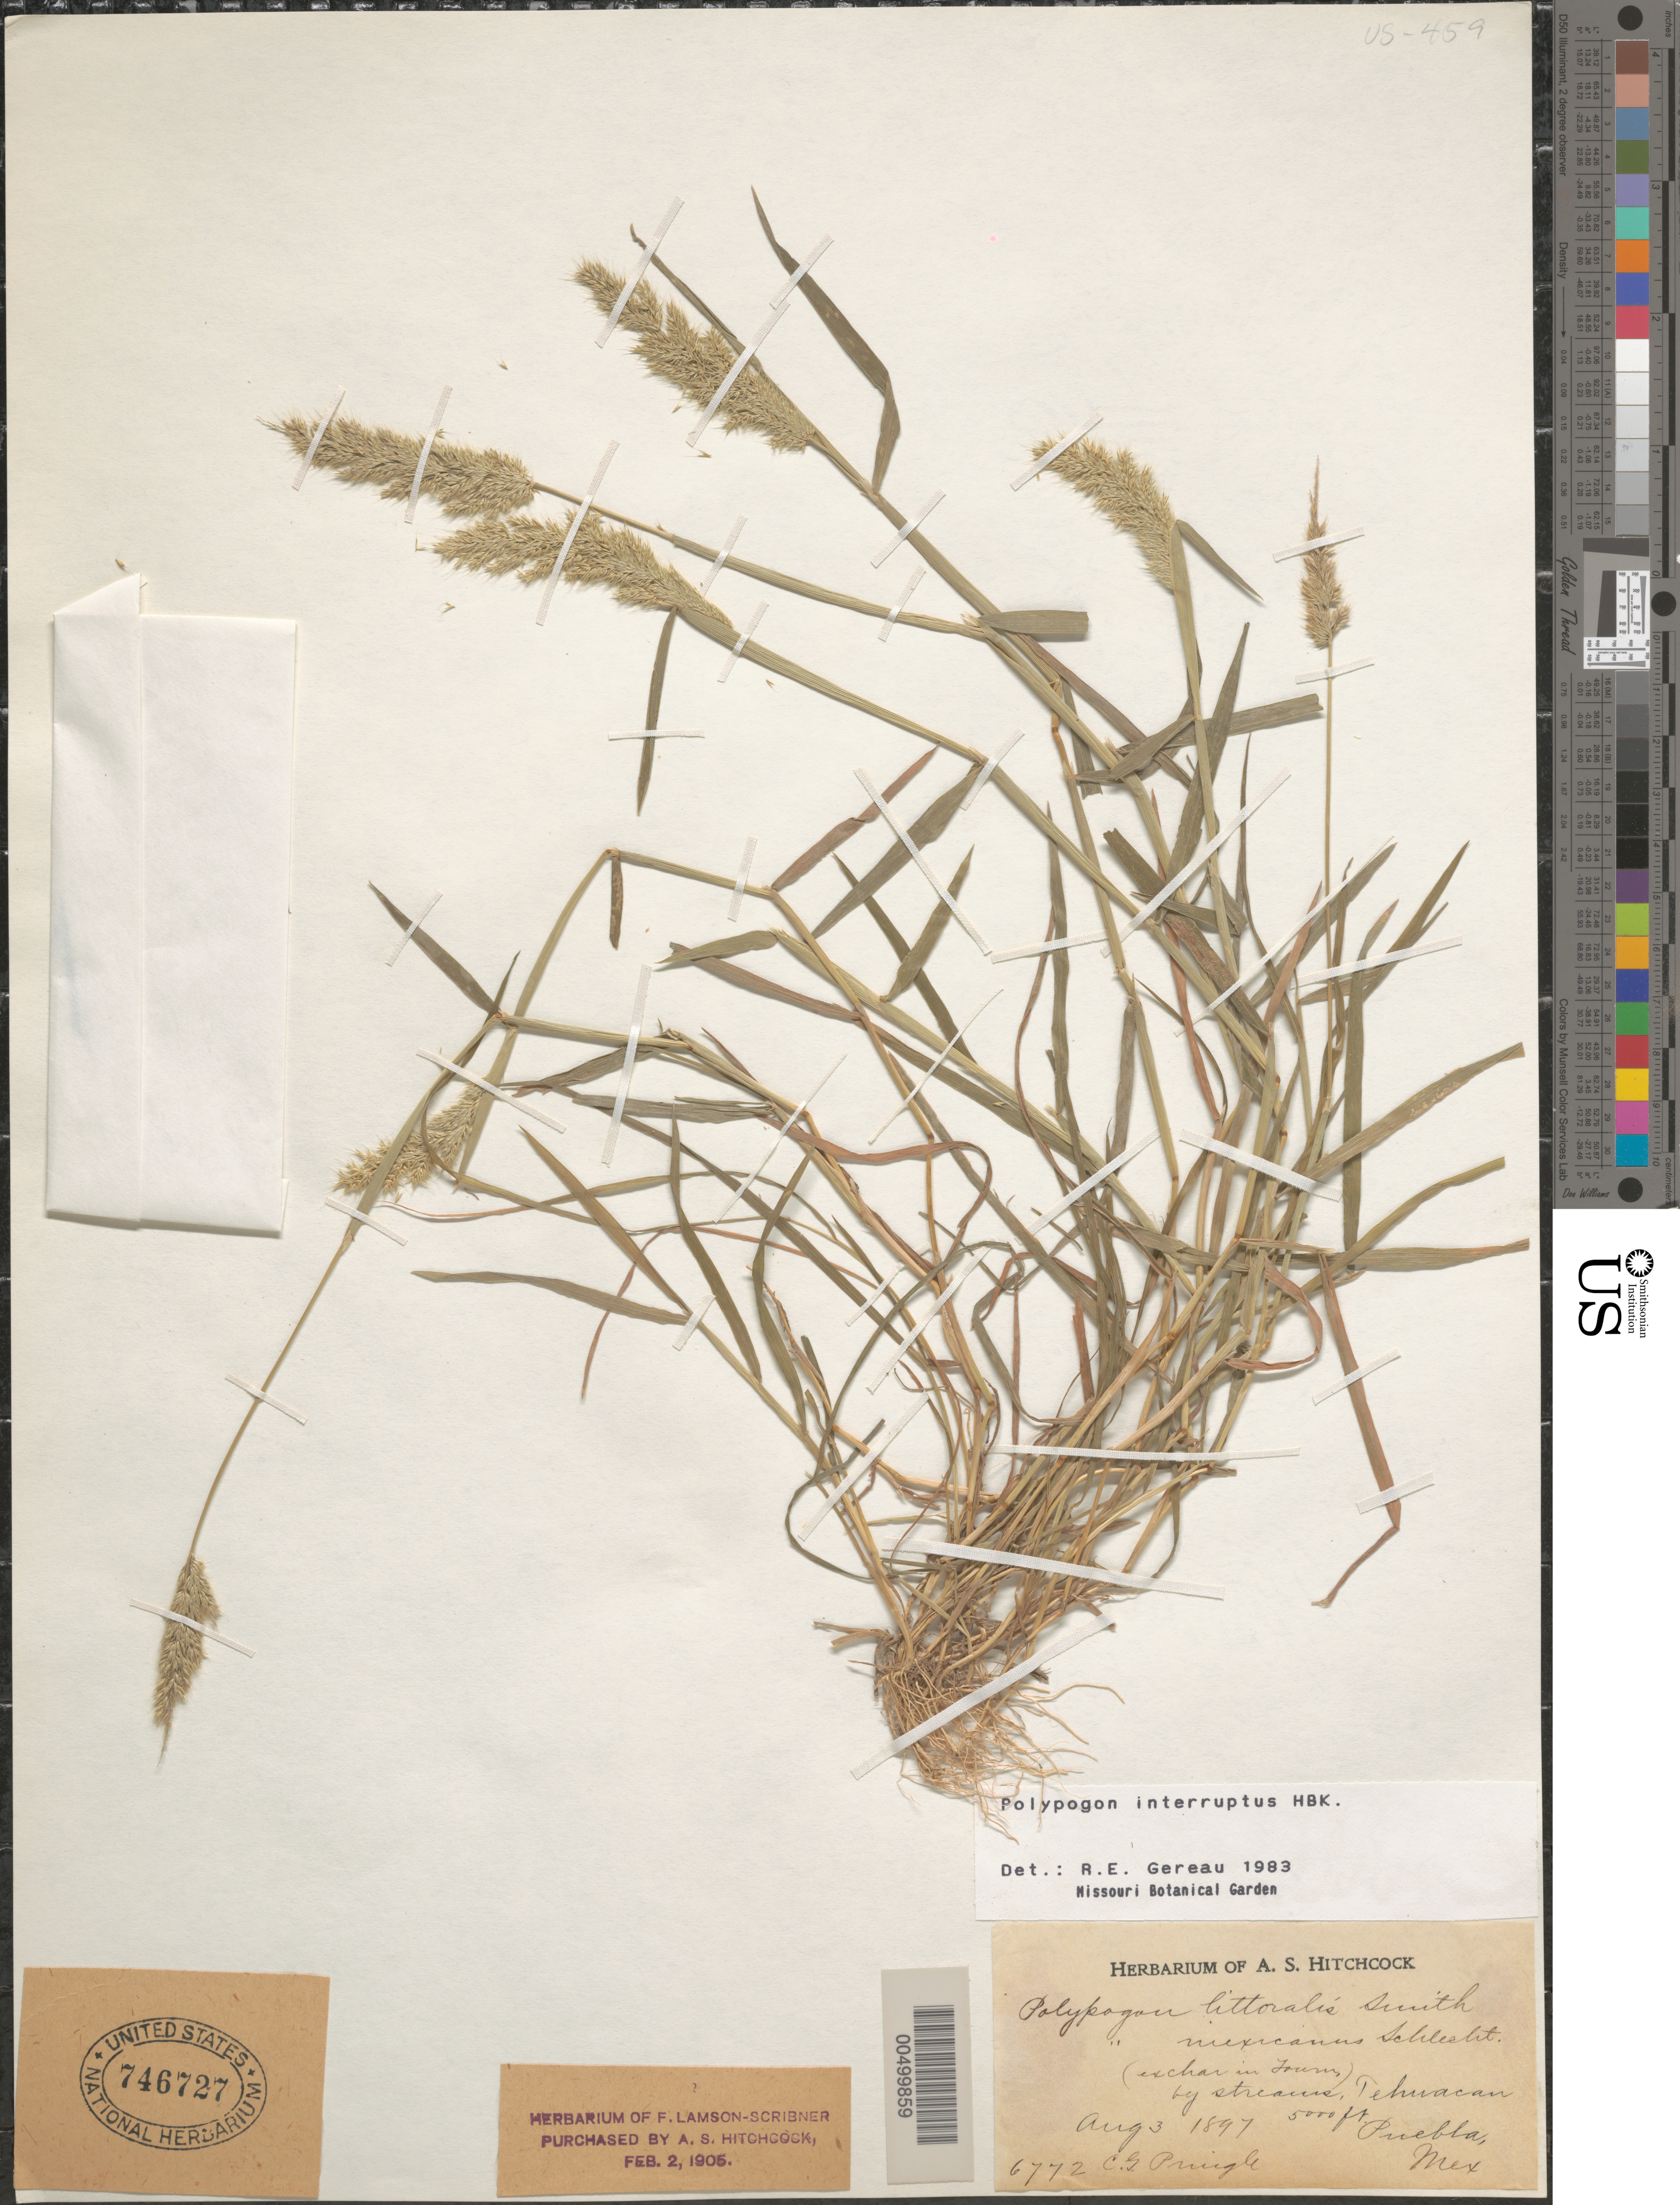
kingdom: Plantae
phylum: Tracheophyta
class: Liliopsida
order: Poales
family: Poaceae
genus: Polypogon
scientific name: Polypogon interruptus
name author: Kunth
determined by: Gereau, R. E.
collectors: C. G. Pringle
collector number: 6772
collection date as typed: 3 Aug 1897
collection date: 1897-08-03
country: Mexico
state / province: Puebla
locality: Tehuacan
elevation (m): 1524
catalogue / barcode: US 746727